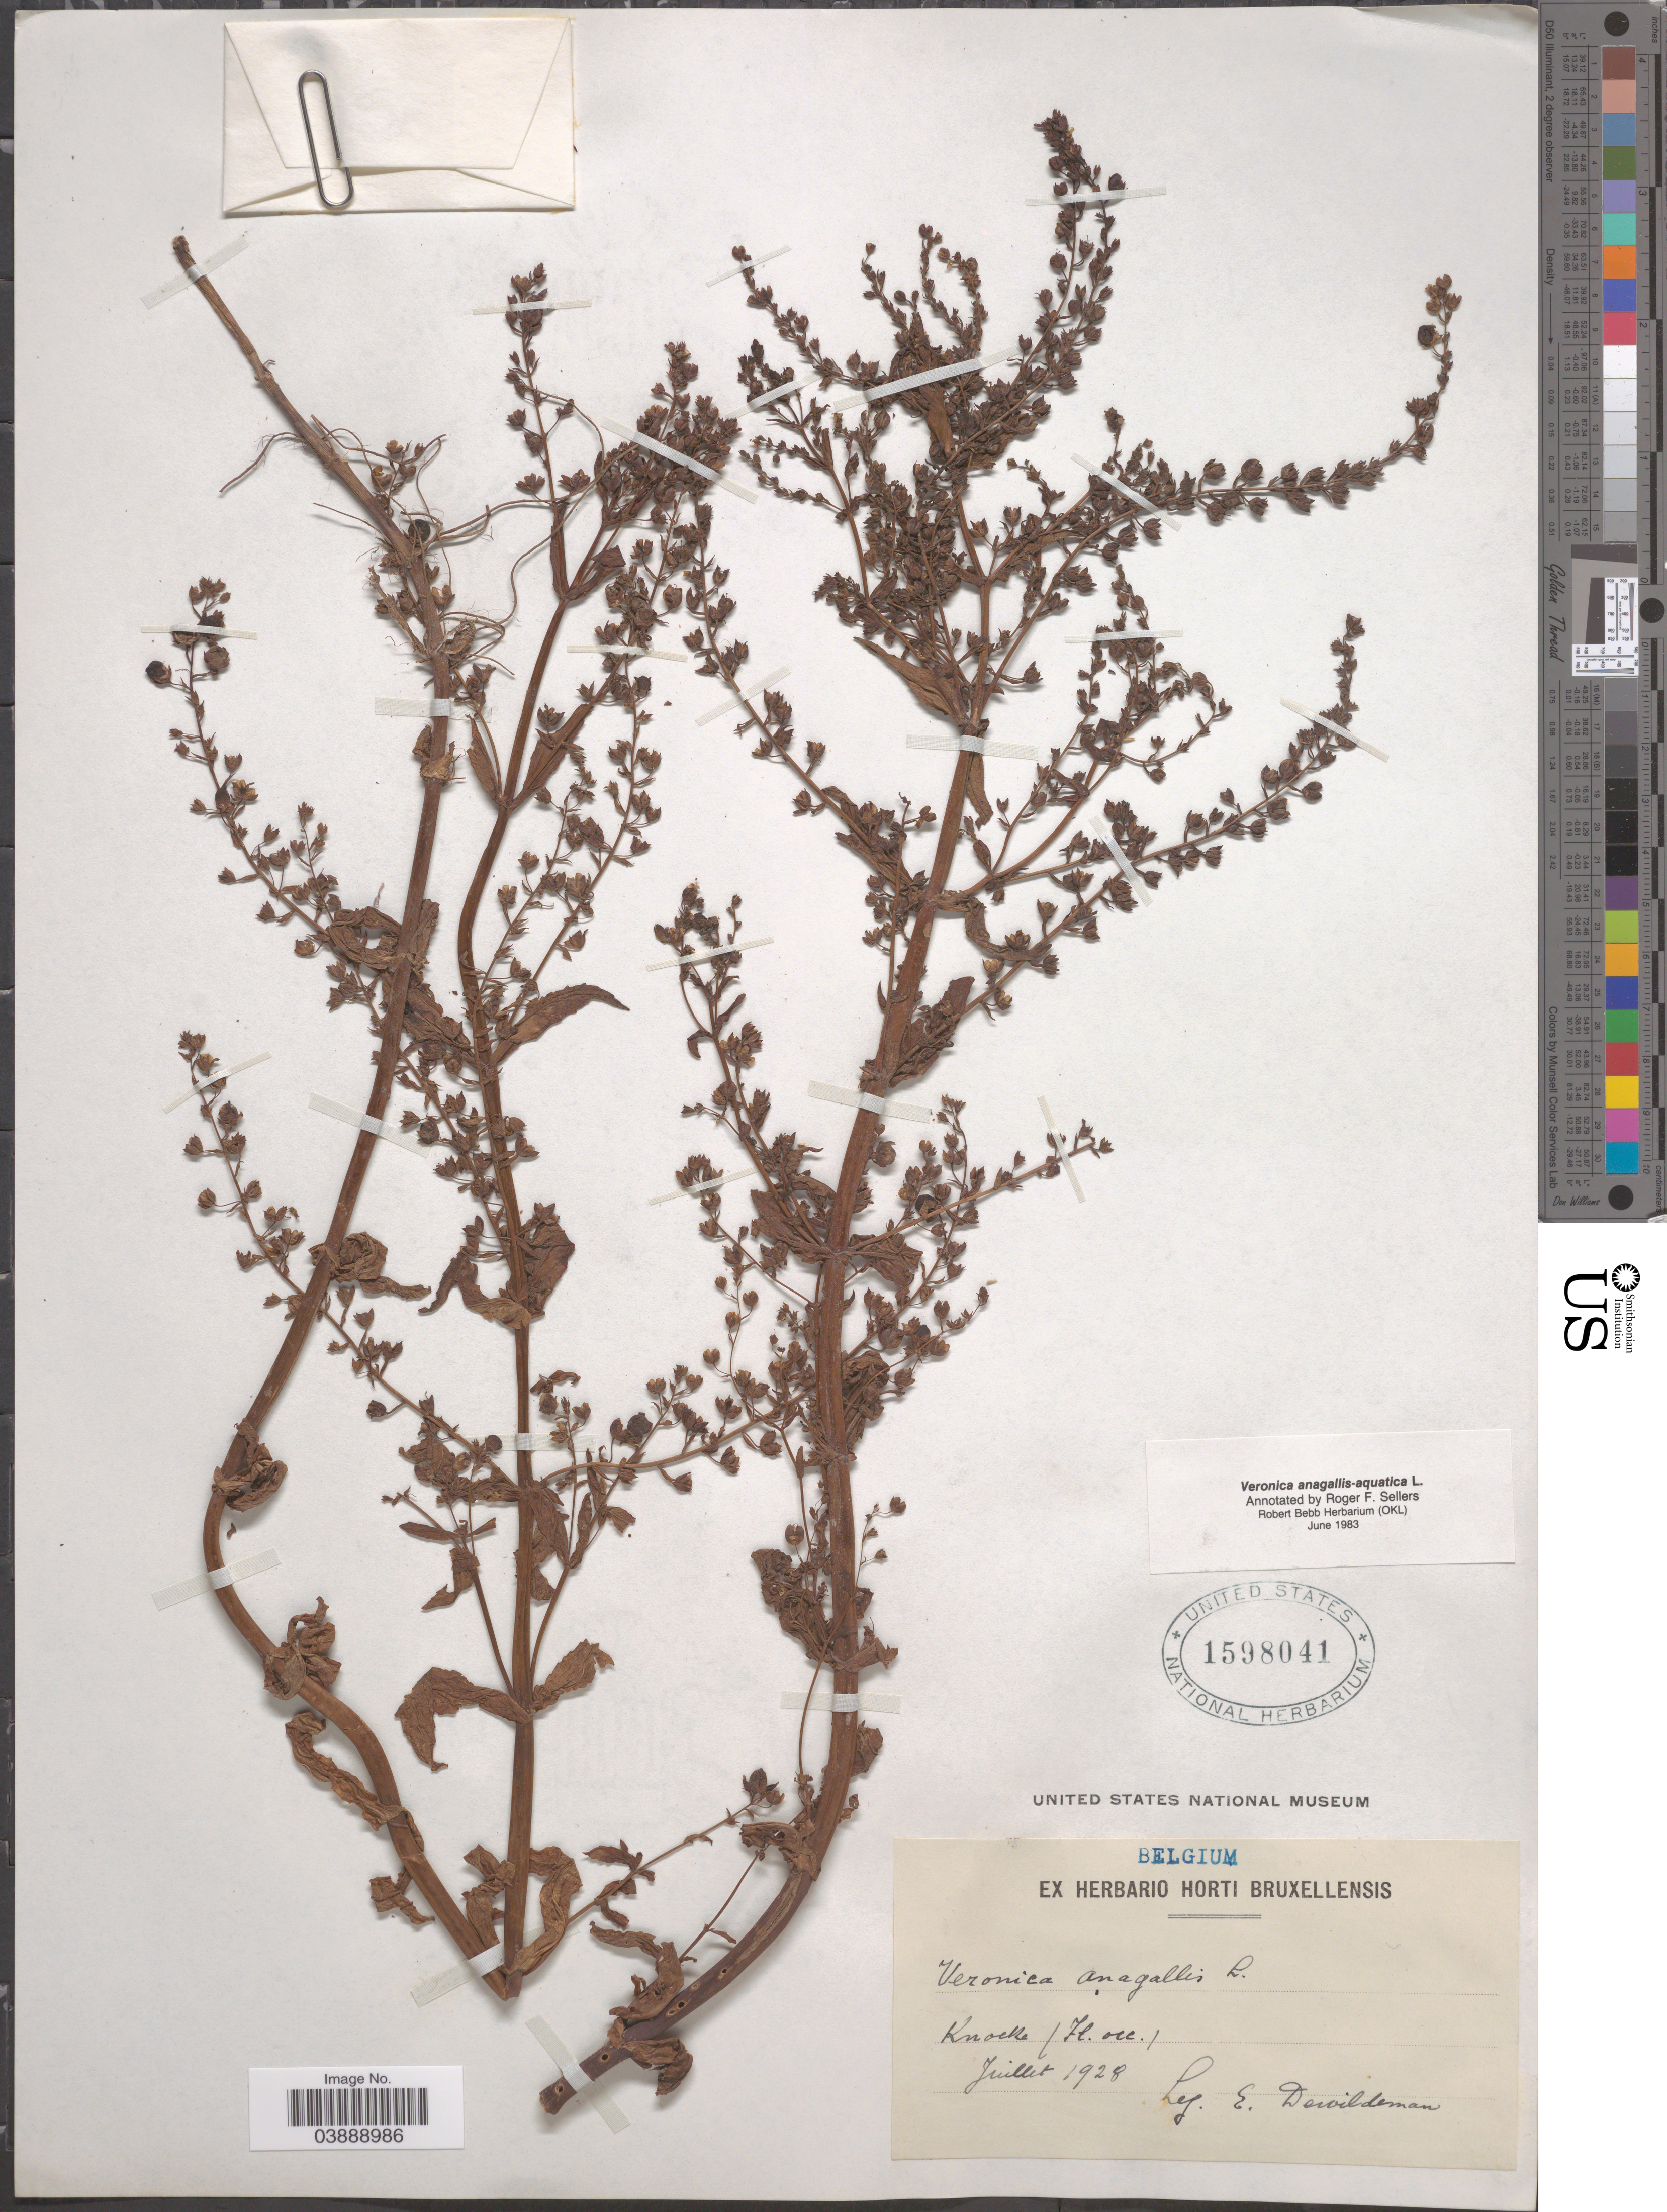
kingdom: Plantae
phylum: Tracheophyta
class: Magnoliopsida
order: Lamiales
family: Plantaginaceae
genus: Veronica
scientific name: Veronica anagallis-aquatica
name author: L.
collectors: E. DeWildeman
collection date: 1928-07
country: Belgium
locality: Knocke (Fl. occ.).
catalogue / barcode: US 1598041